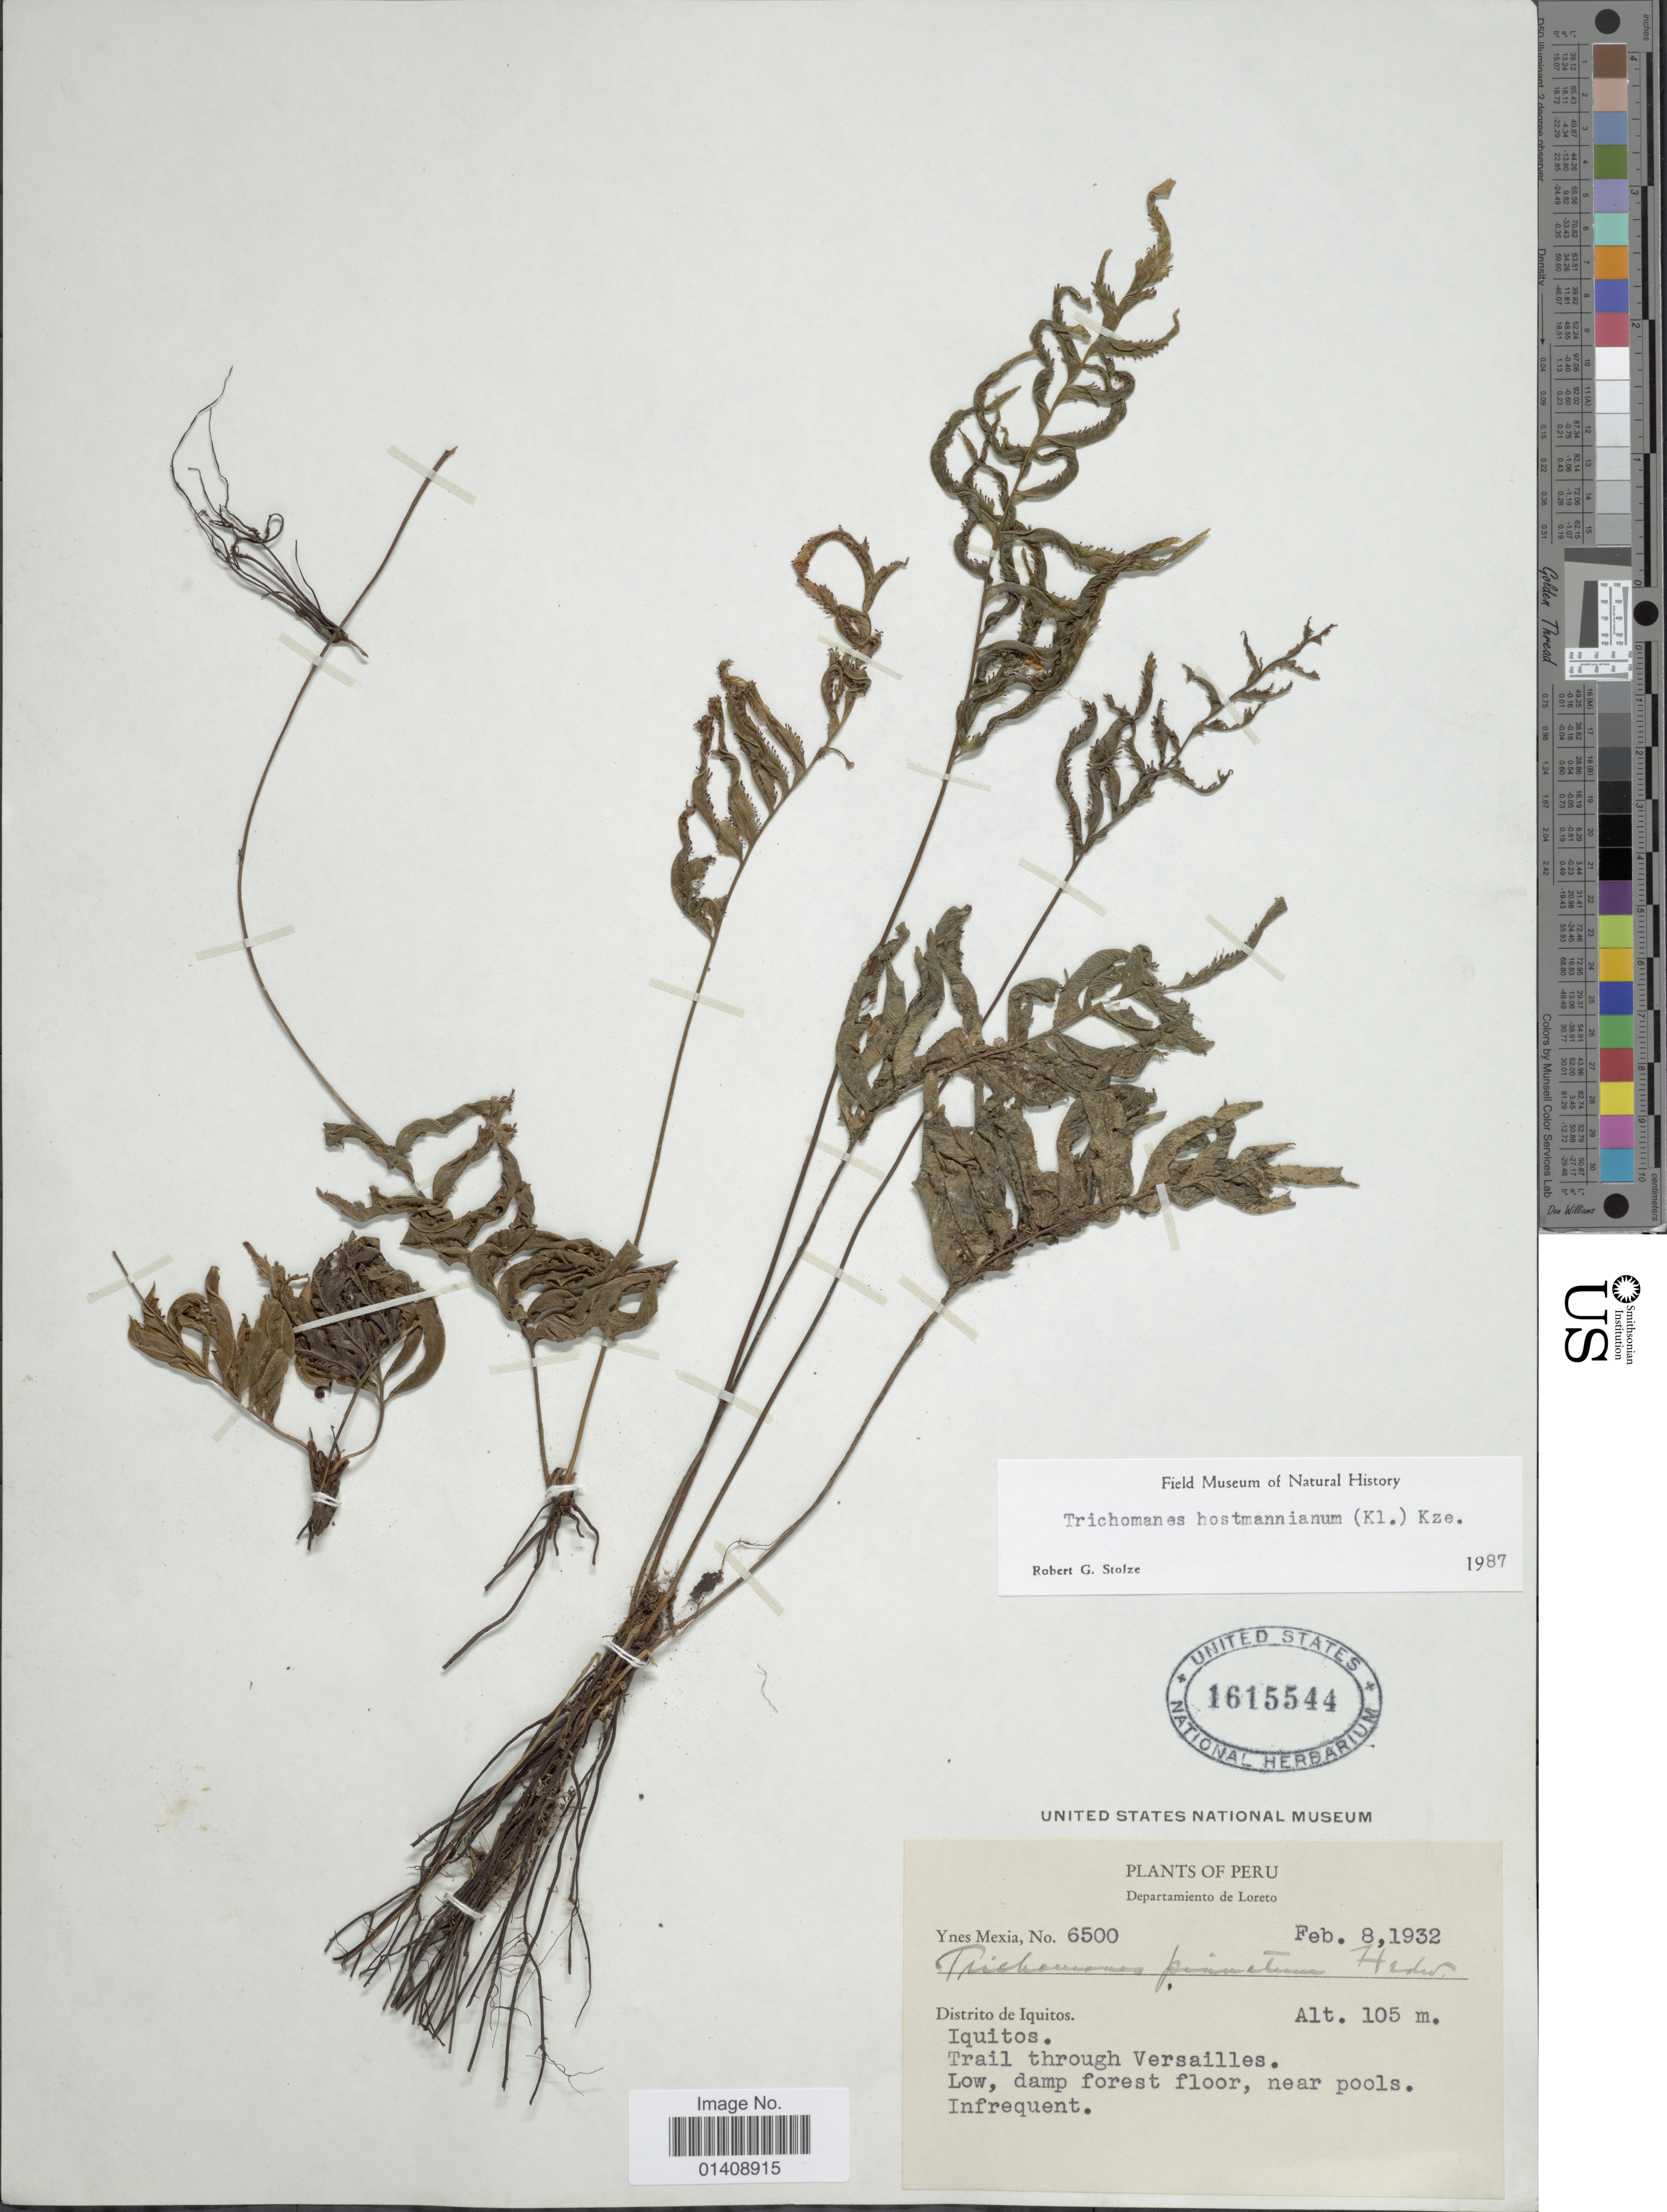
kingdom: Plantae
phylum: Tracheophyta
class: Polypodiopsida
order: Hymenophyllales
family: Hymenophyllaceae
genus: Trichomanes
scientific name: Trichomanes hostmannianum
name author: (Klotzsch) Kunze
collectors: Y. Mexia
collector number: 6500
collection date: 1932-02-08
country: Peru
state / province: Loreto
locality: Distrito de Iquitos. Trail through Versailles.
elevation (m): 105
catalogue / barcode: US 1615544